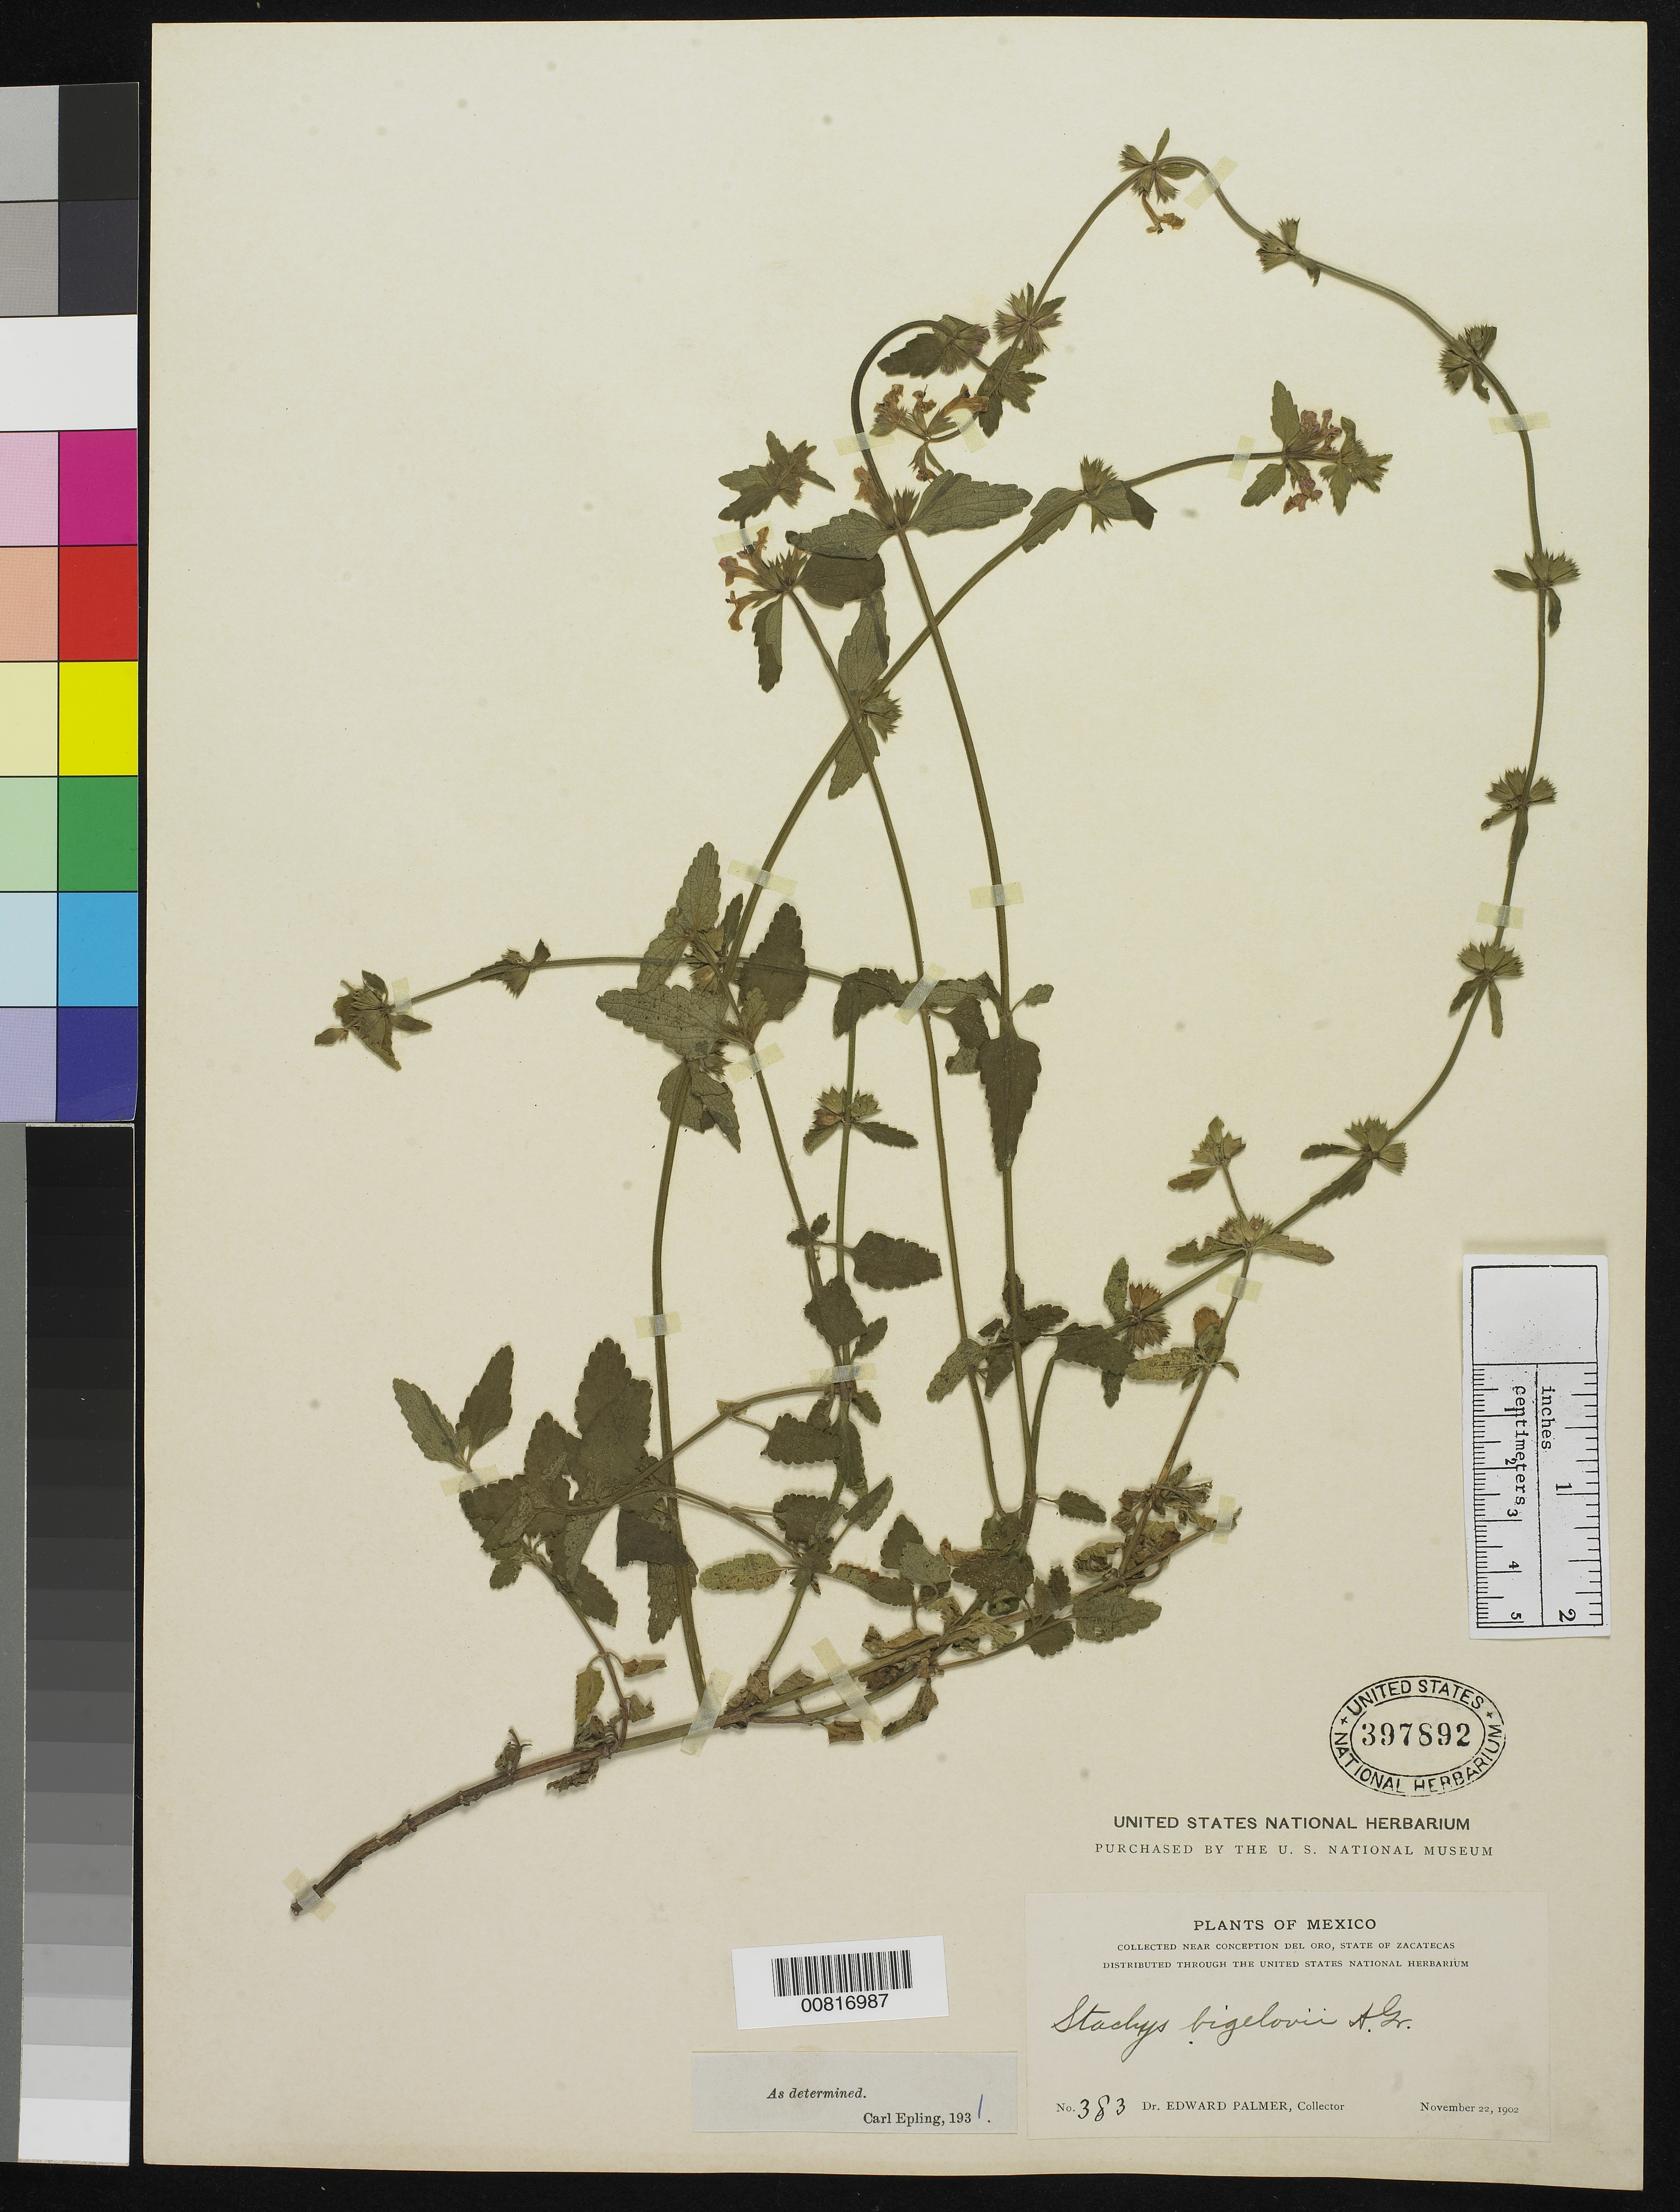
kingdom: Plantae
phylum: Tracheophyta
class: Magnoliopsida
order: Lamiales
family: Lamiaceae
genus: Stachys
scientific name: Stachys bigelovii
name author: A. Gray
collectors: E. Palmer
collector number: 383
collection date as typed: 22 Nov 1902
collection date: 1902-11-22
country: Mexico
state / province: Zacatecas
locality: Near Concepción del Oro, State of Zacatecas.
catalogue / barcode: US 397892